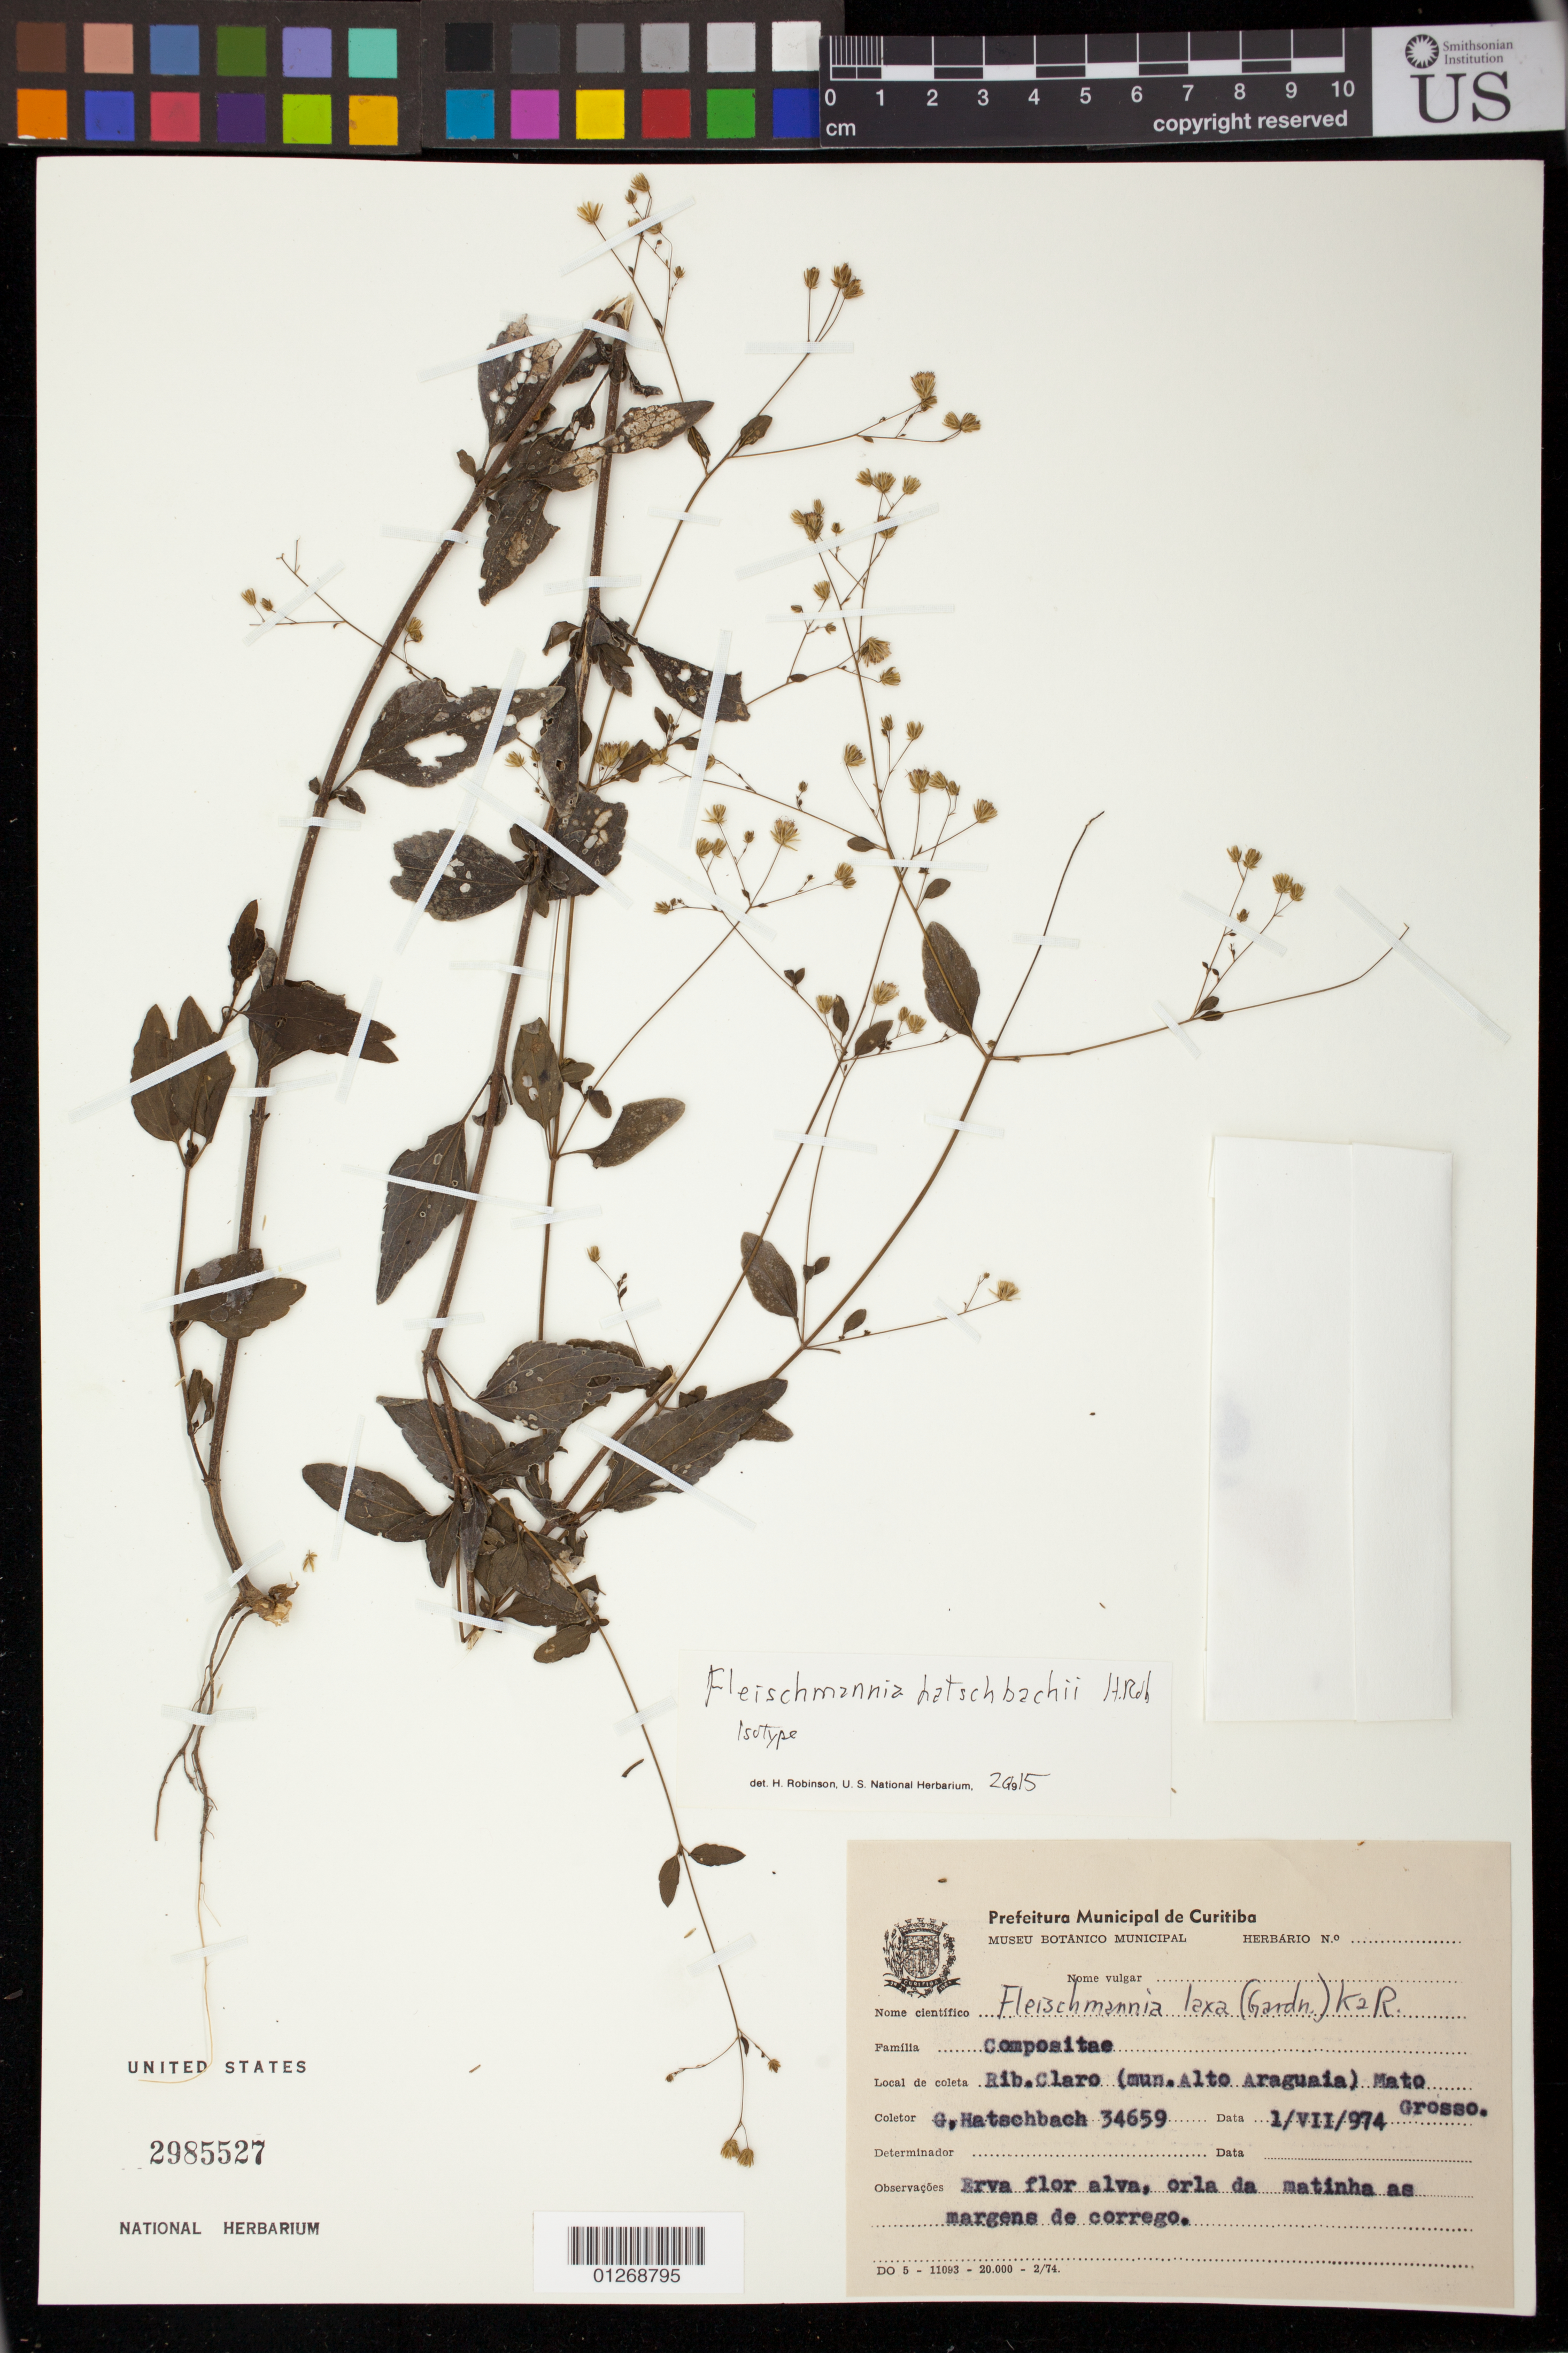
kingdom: Plantae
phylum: Tracheophyta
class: Magnoliopsida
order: Asterales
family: Asteraceae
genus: Fleischmannia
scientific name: Fleischmannia hatschbachii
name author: H. Rob.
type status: Isotype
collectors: G. Hatschbach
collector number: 34659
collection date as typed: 1/VII/974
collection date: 1974-07-01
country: Brazil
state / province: Mato Grosso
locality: Rib. Claro (mun. Alto Araguaia), Mato Grosso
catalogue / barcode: US 2985527